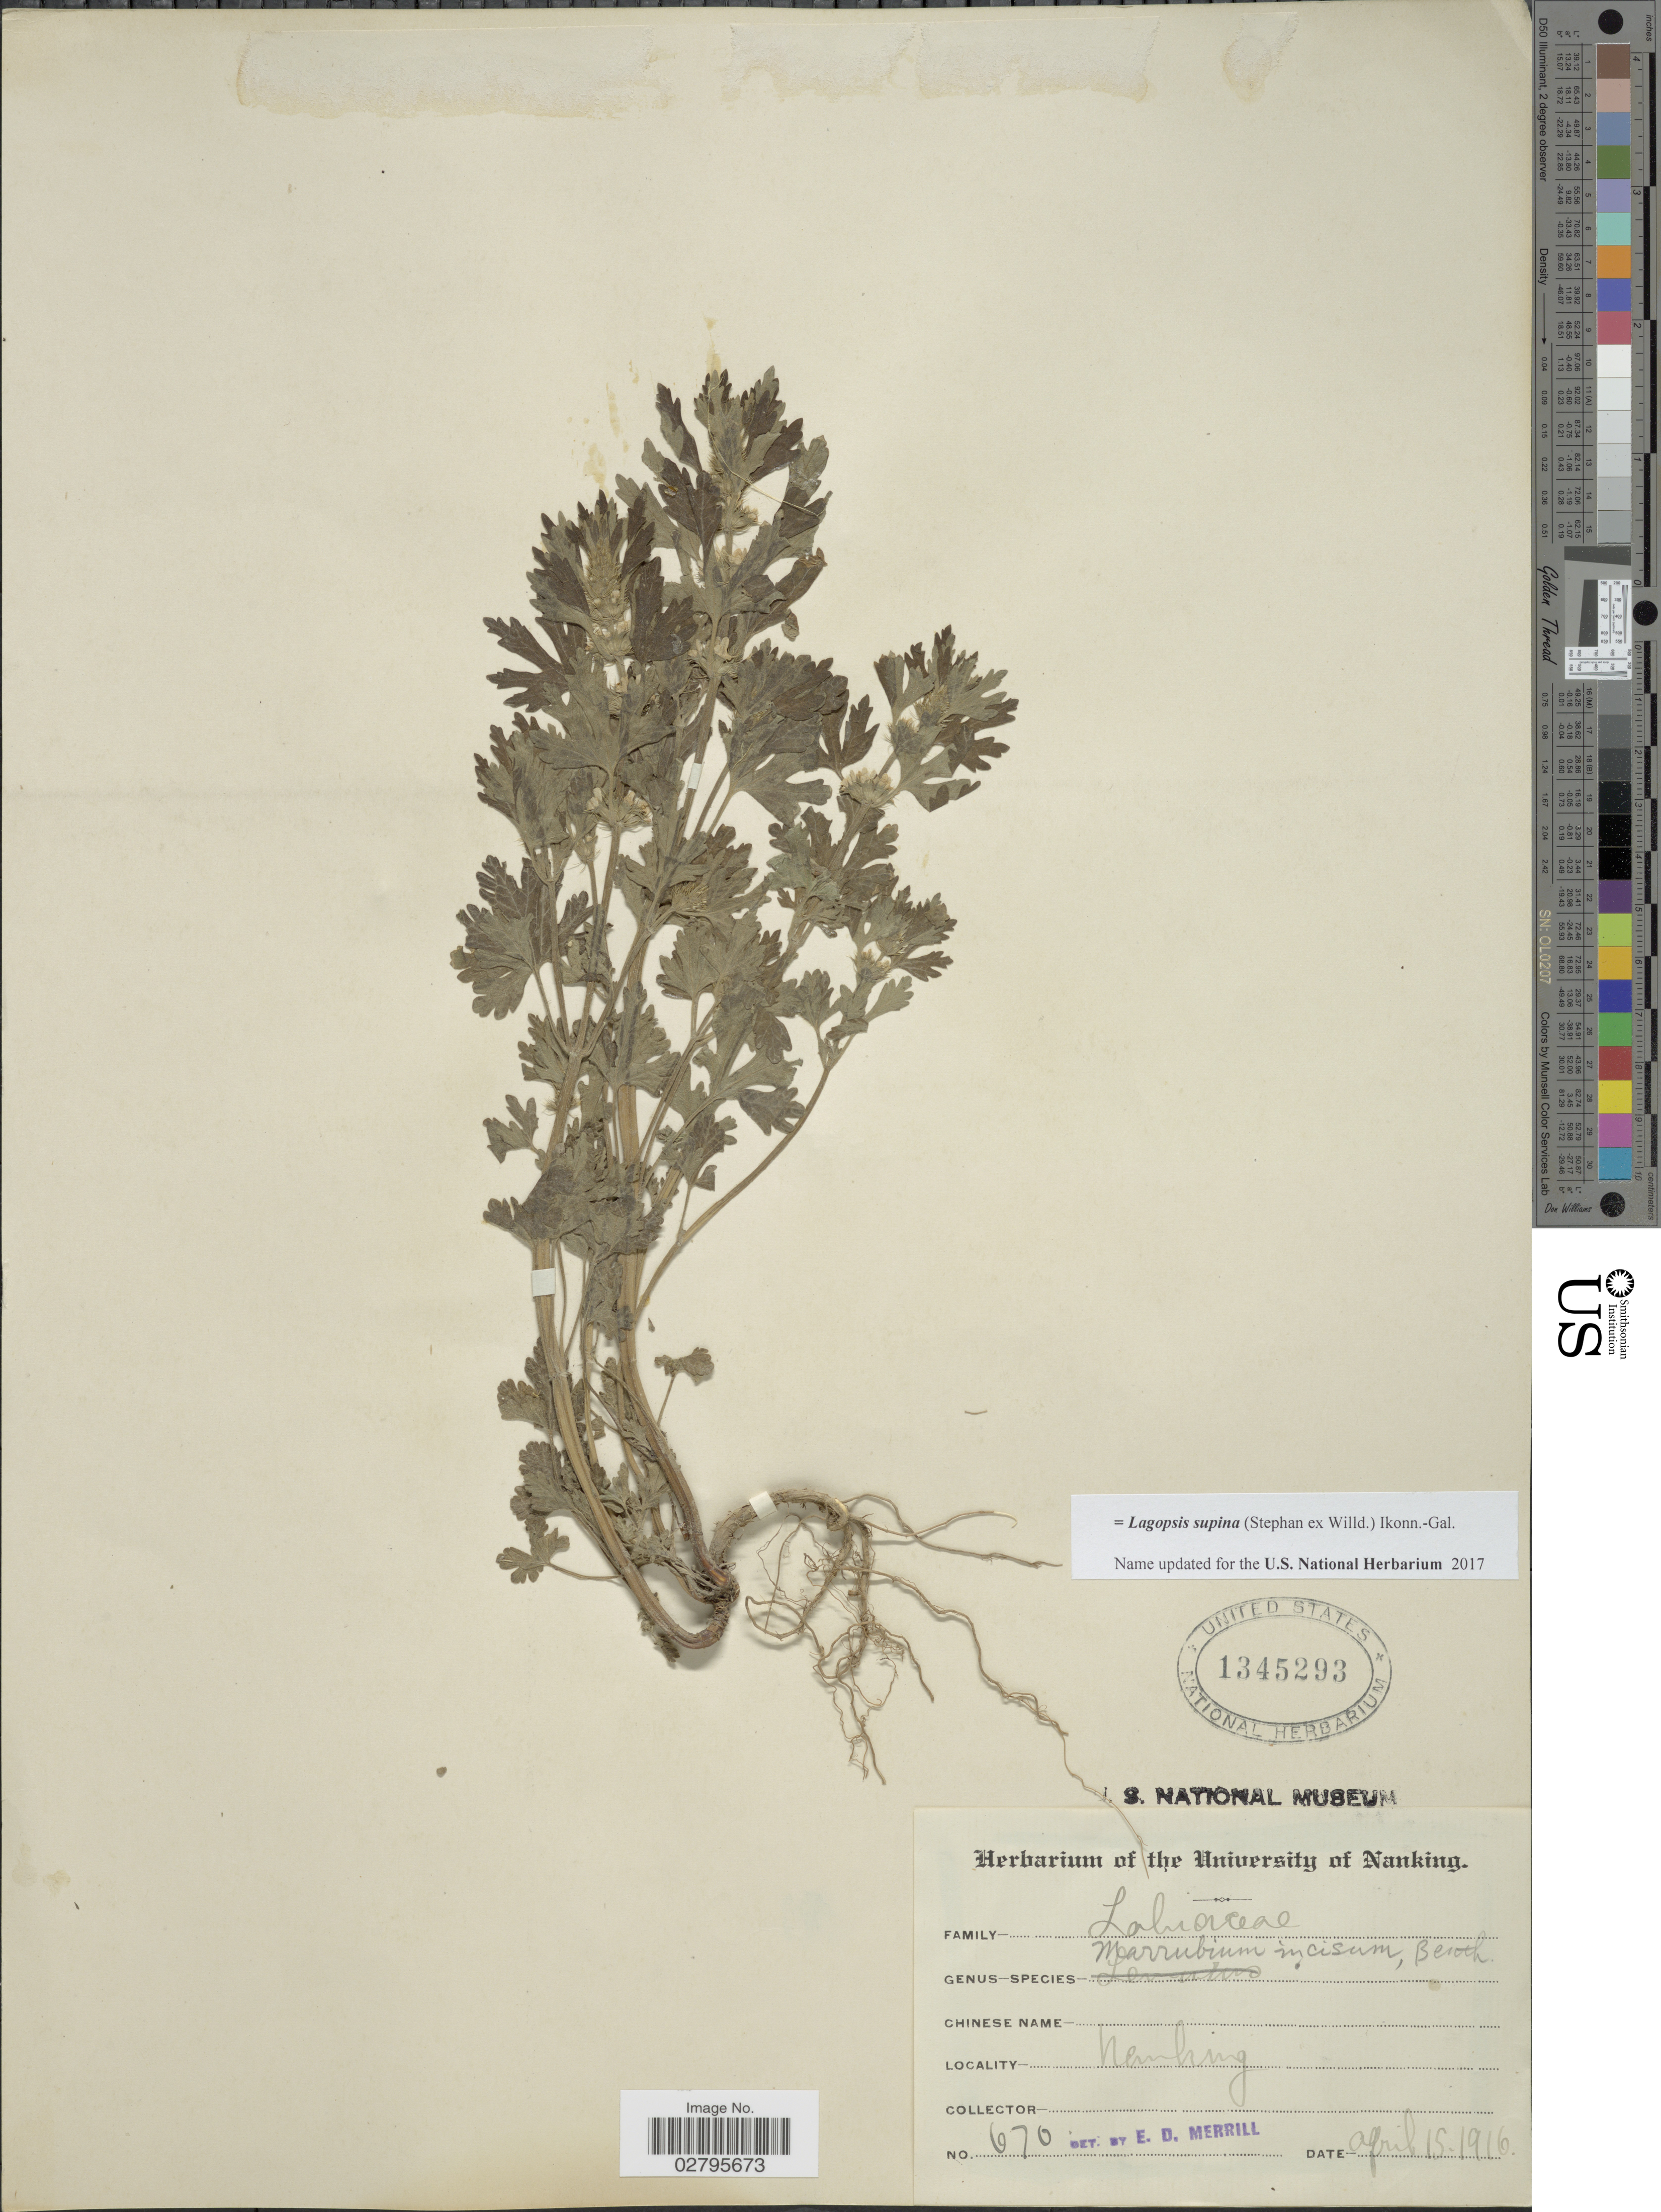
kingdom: Plantae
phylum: Tracheophyta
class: Magnoliopsida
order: Lamiales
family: Lamiaceae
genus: Lagopsis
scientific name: Lagopsis supina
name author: (Steph. ex Willd.) Ikonn.-Gal.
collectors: ex herb. University of Nanking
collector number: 670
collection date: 1916-04-15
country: China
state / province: Jiangsu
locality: Nanking.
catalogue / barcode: US 1345293